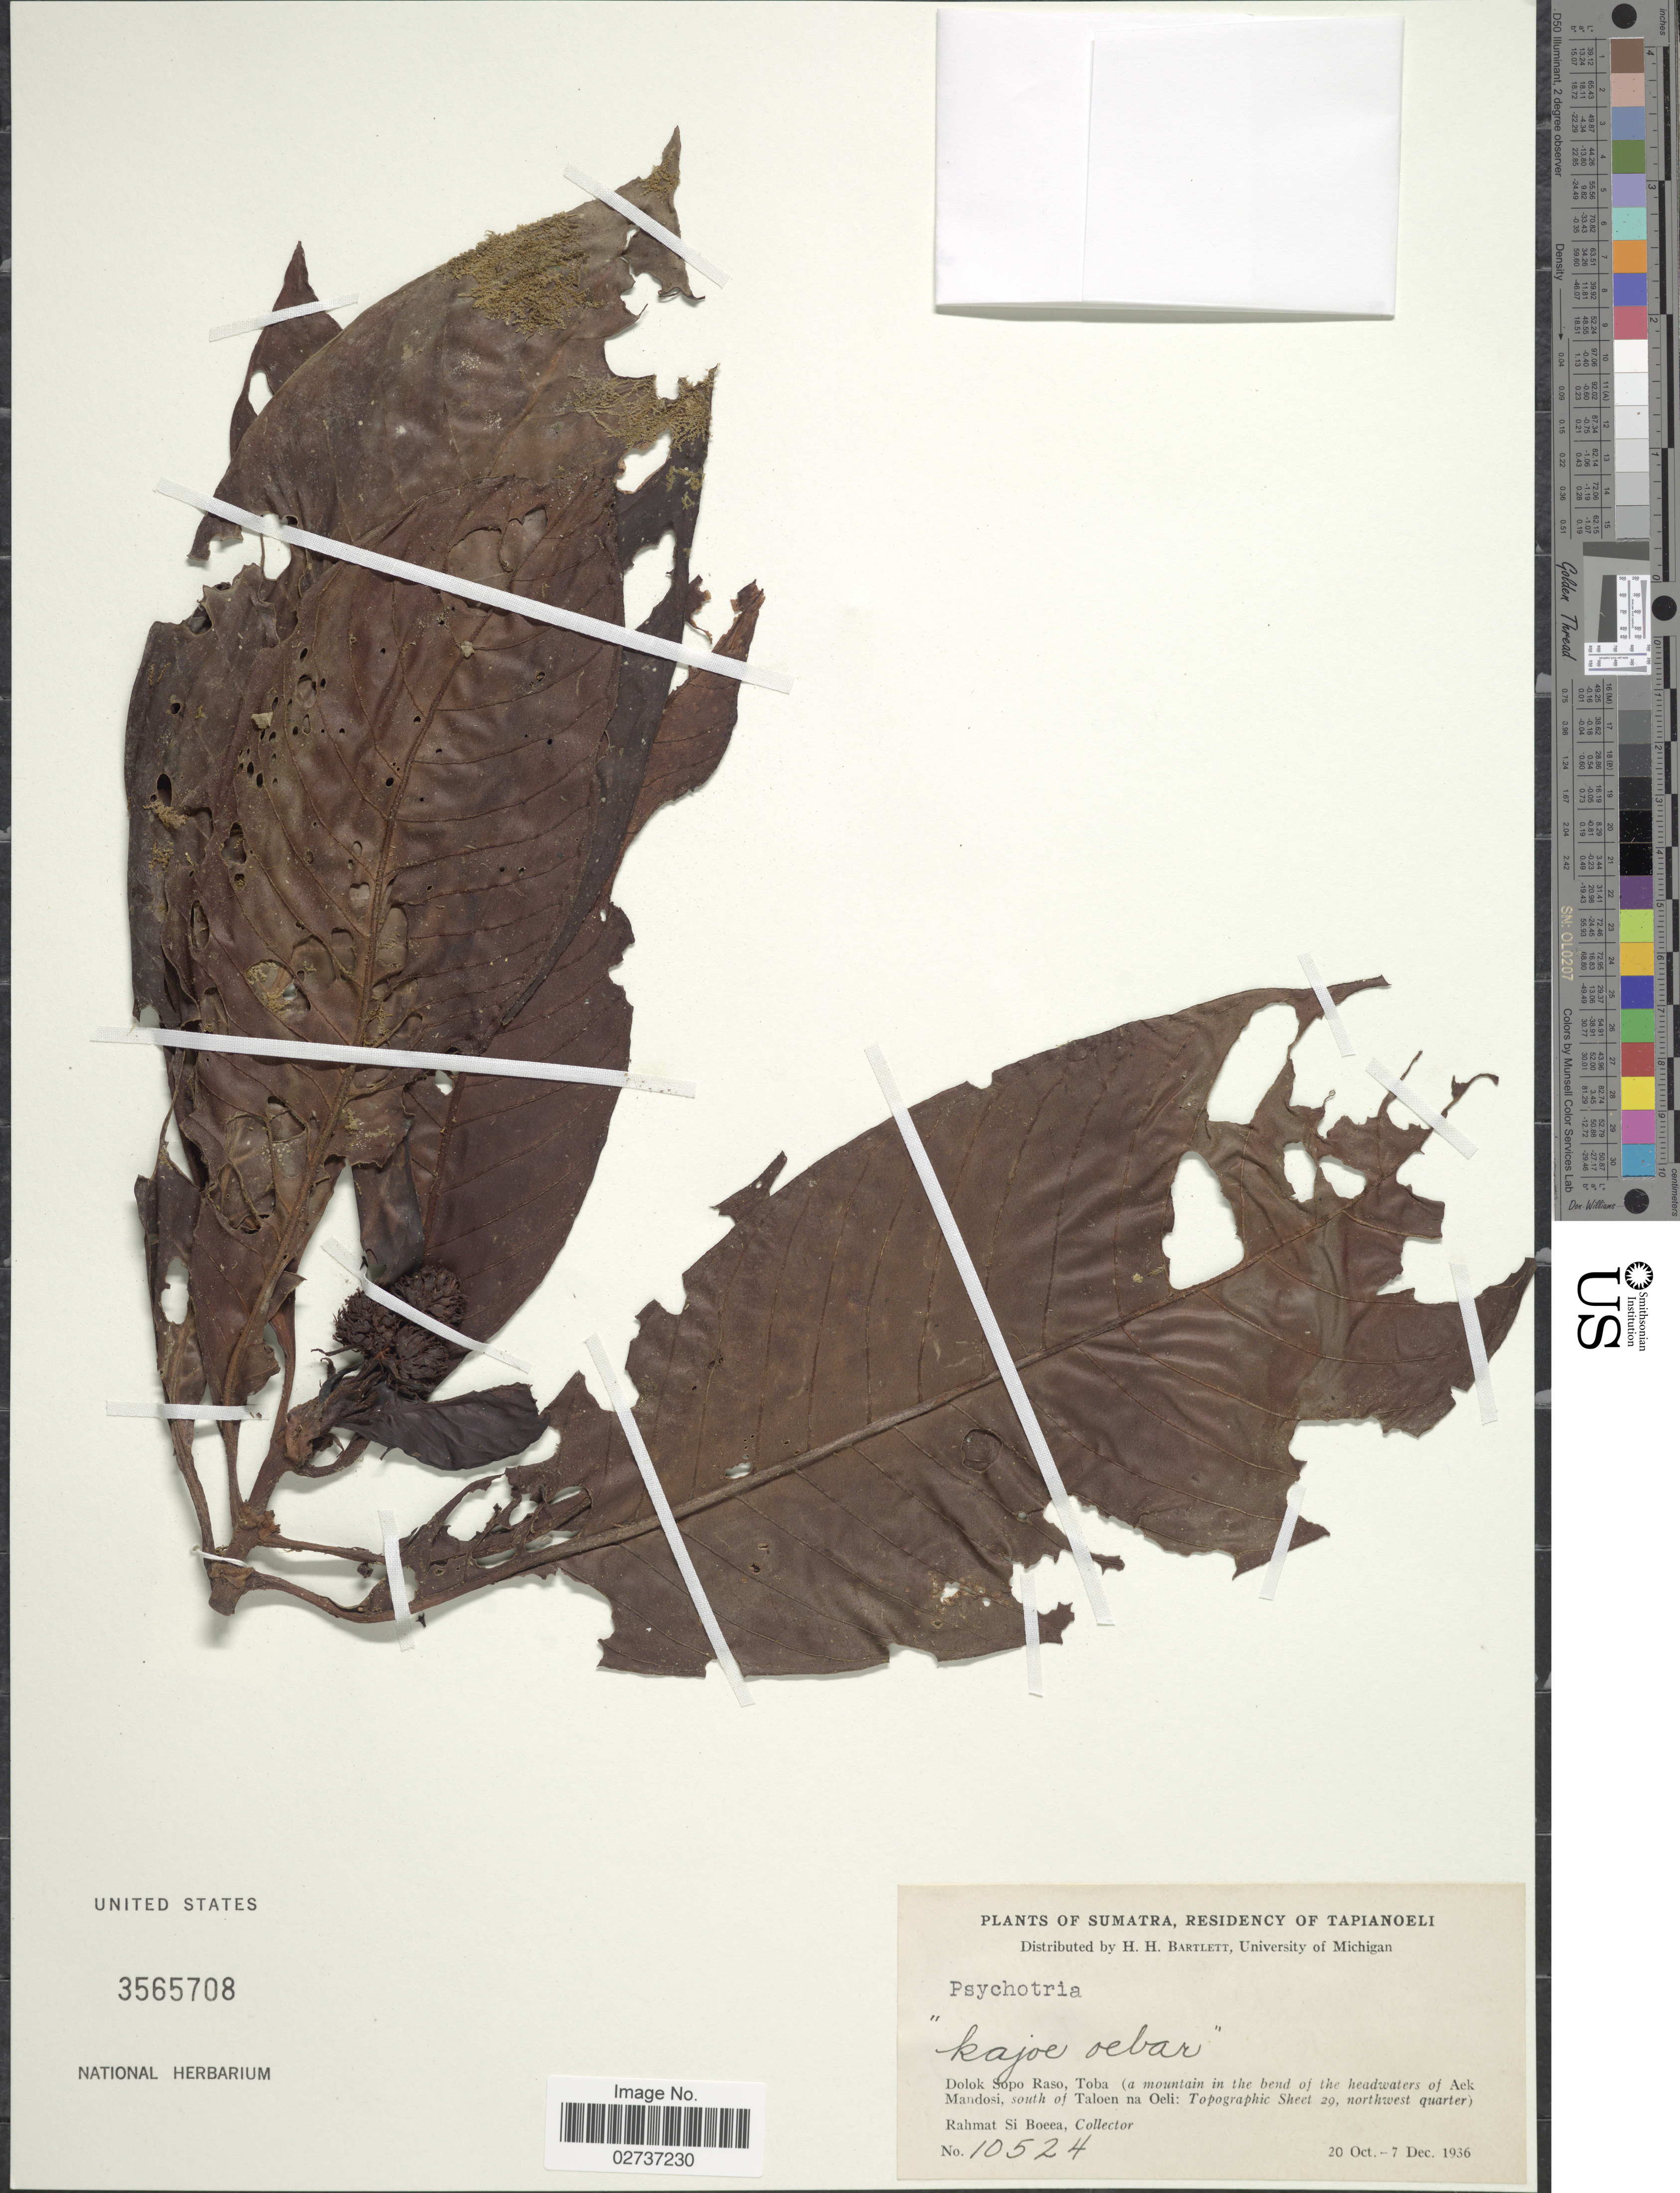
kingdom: Plantae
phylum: Tracheophyta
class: Magnoliopsida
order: Gentianales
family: Rubiaceae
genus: Psychotria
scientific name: Psychotria sp.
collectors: Rahmat Si Boeea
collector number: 10524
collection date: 1936-10-20/1936-12-07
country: Indonesia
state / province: Sumatra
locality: Residency of Tapianoeli, Dolok Sopo Raso, Toba ( a mountain in the bend of the headwaters of Aek Mandosi, south of Taloen na Oeli: Topographic Sheet 29, northwest quarter)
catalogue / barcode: US 3565708